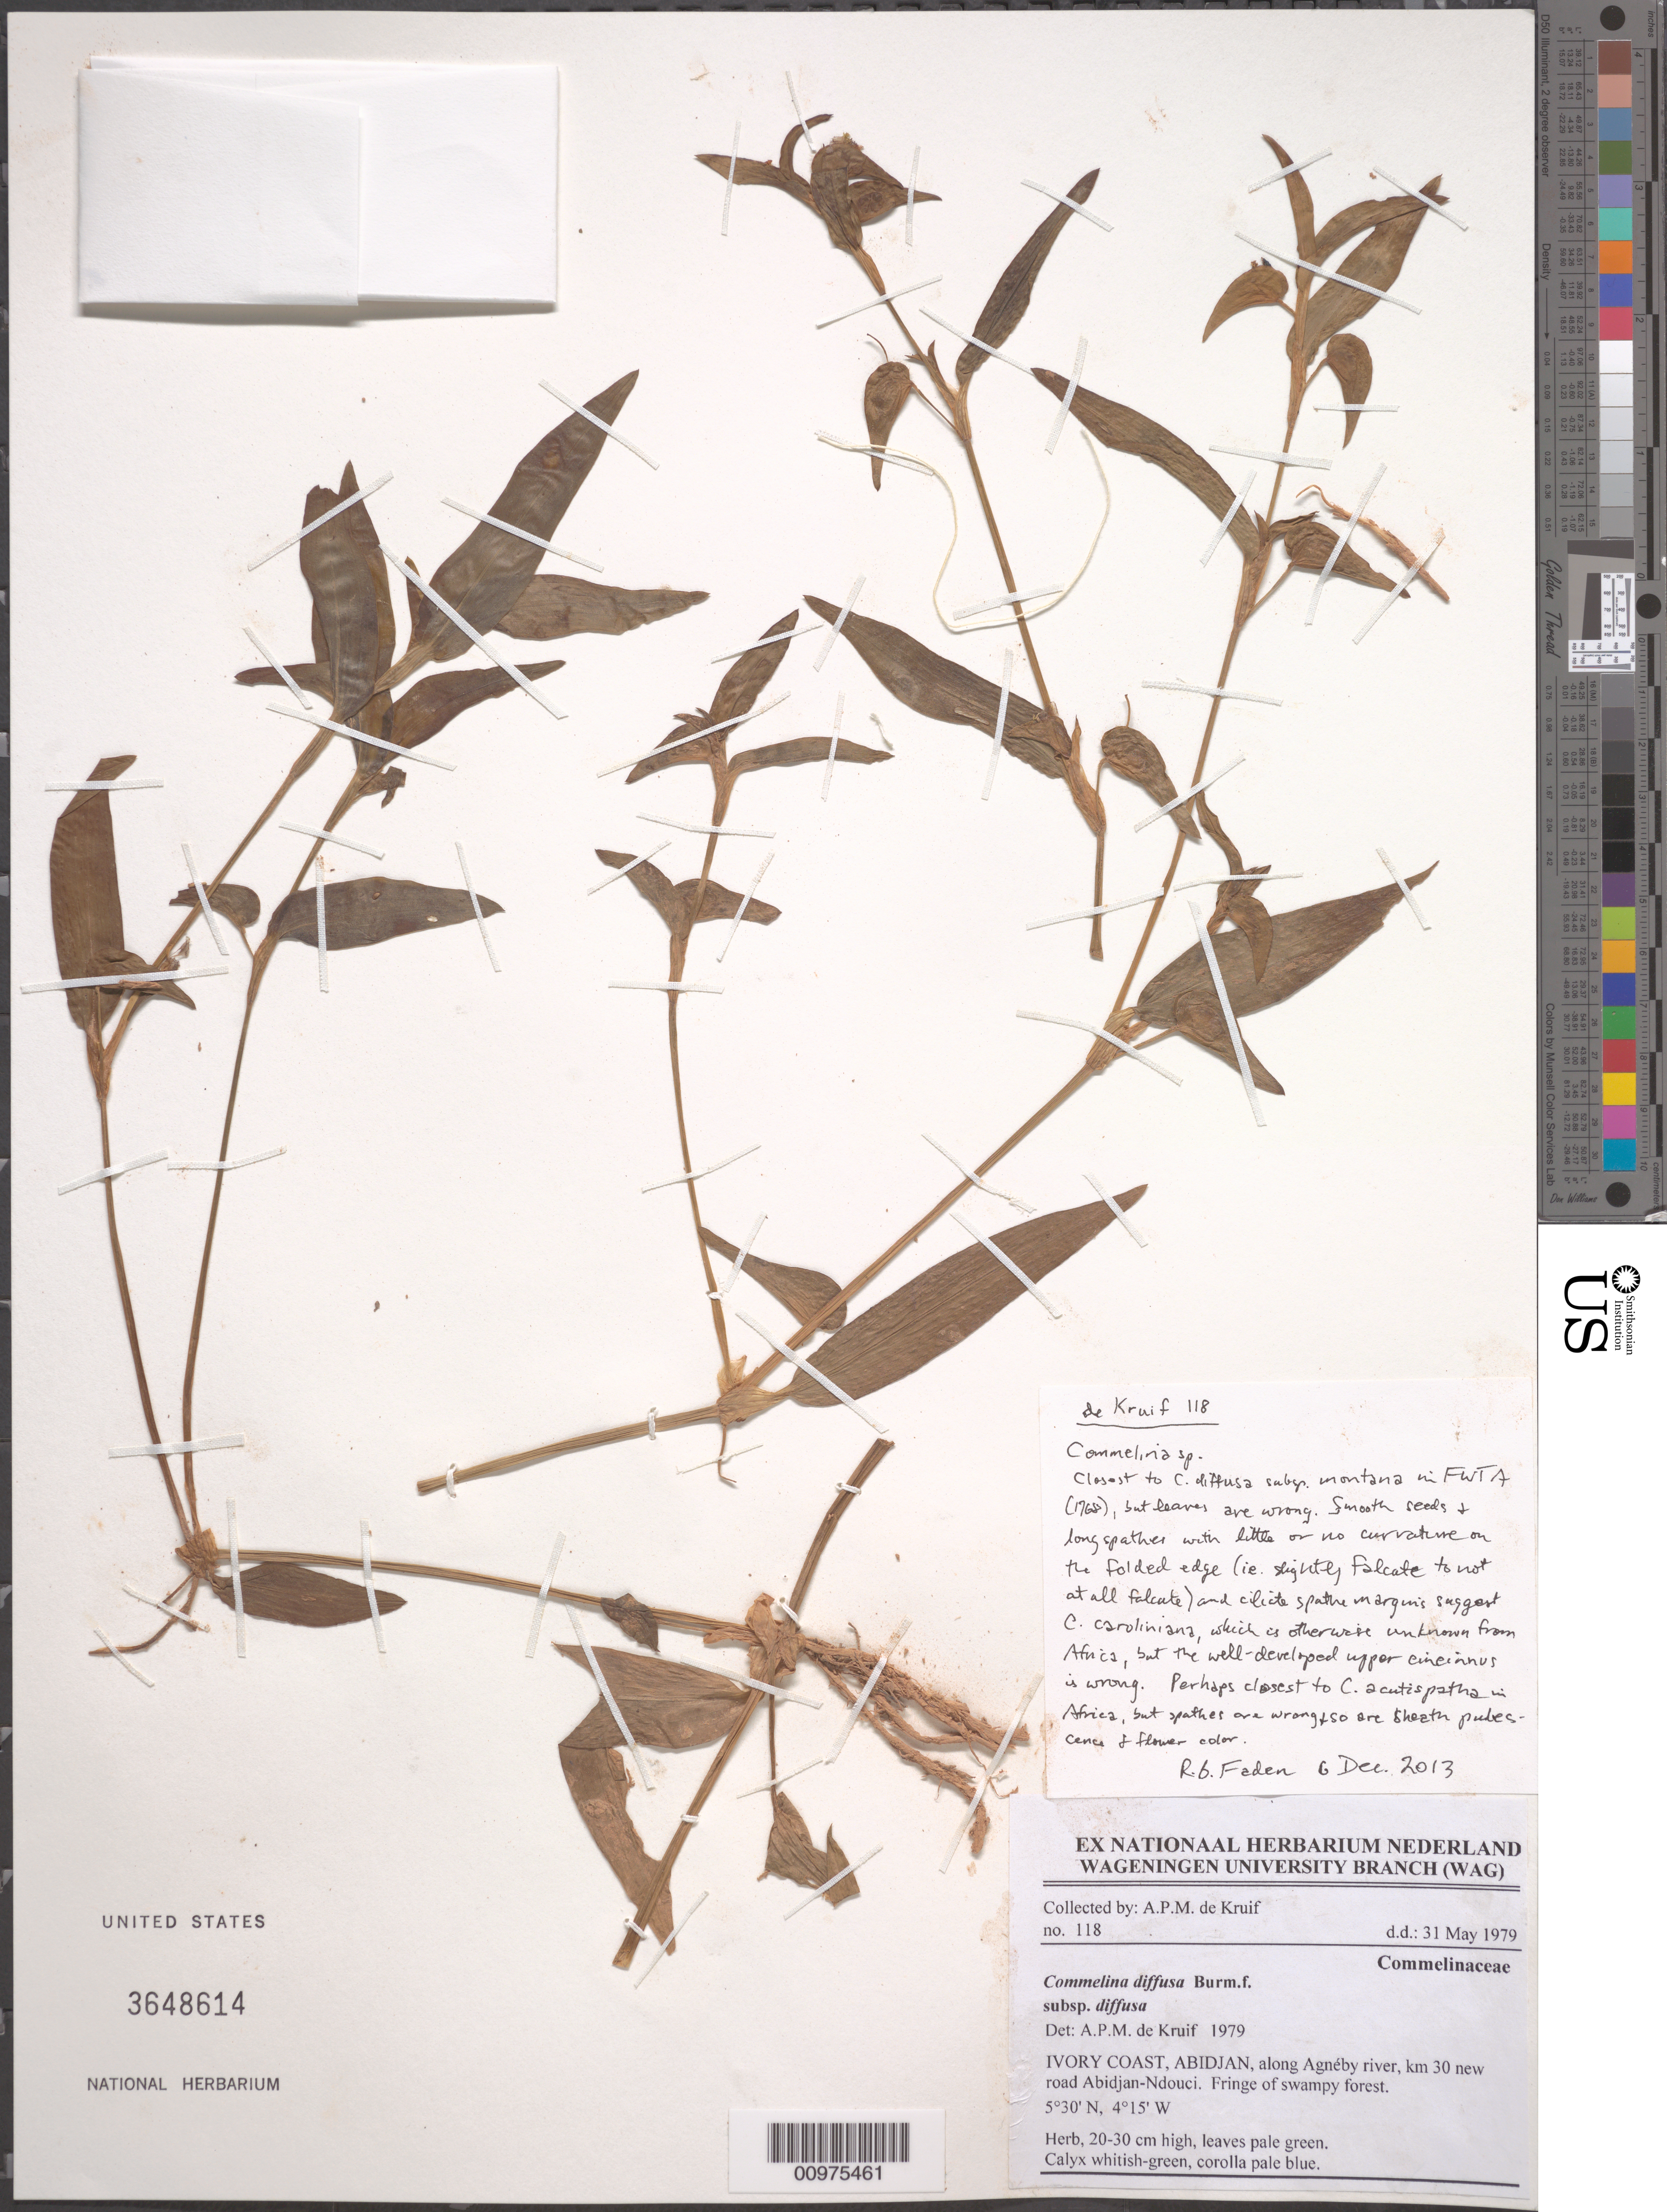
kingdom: Plantae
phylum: Tracheophyta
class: Liliopsida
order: Commelinales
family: Commelinaceae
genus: Commelina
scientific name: Commelina sp.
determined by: Faden, Robert B., (US), Smithsonian Institution - National Museum of Natural History (UNITED STATES)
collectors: A. P. de Kruif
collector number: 118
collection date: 1979-05-31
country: Ivory Coast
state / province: Abidjan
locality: along Agnéby river, km 30 new road Abidjan-Ndouci.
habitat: Fringe of swampy forest.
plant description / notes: Closest to C. diffusa subsp. montana in FWTA (1968), but leaves are wrong. Smooth seeds & long spathes with little or no curvature on the folded edge (ie. slightly falcate bo not at all falcate) and cilicte spathe margins suggest C. caroliniana, which is otherwise unknown from africa, but the well-developed upper cincinnus is wrong. Perhaps closest to C. acutispatha in Africa, but spathes are wrong & so are sheath pubescences and flower color.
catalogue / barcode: US 3648614